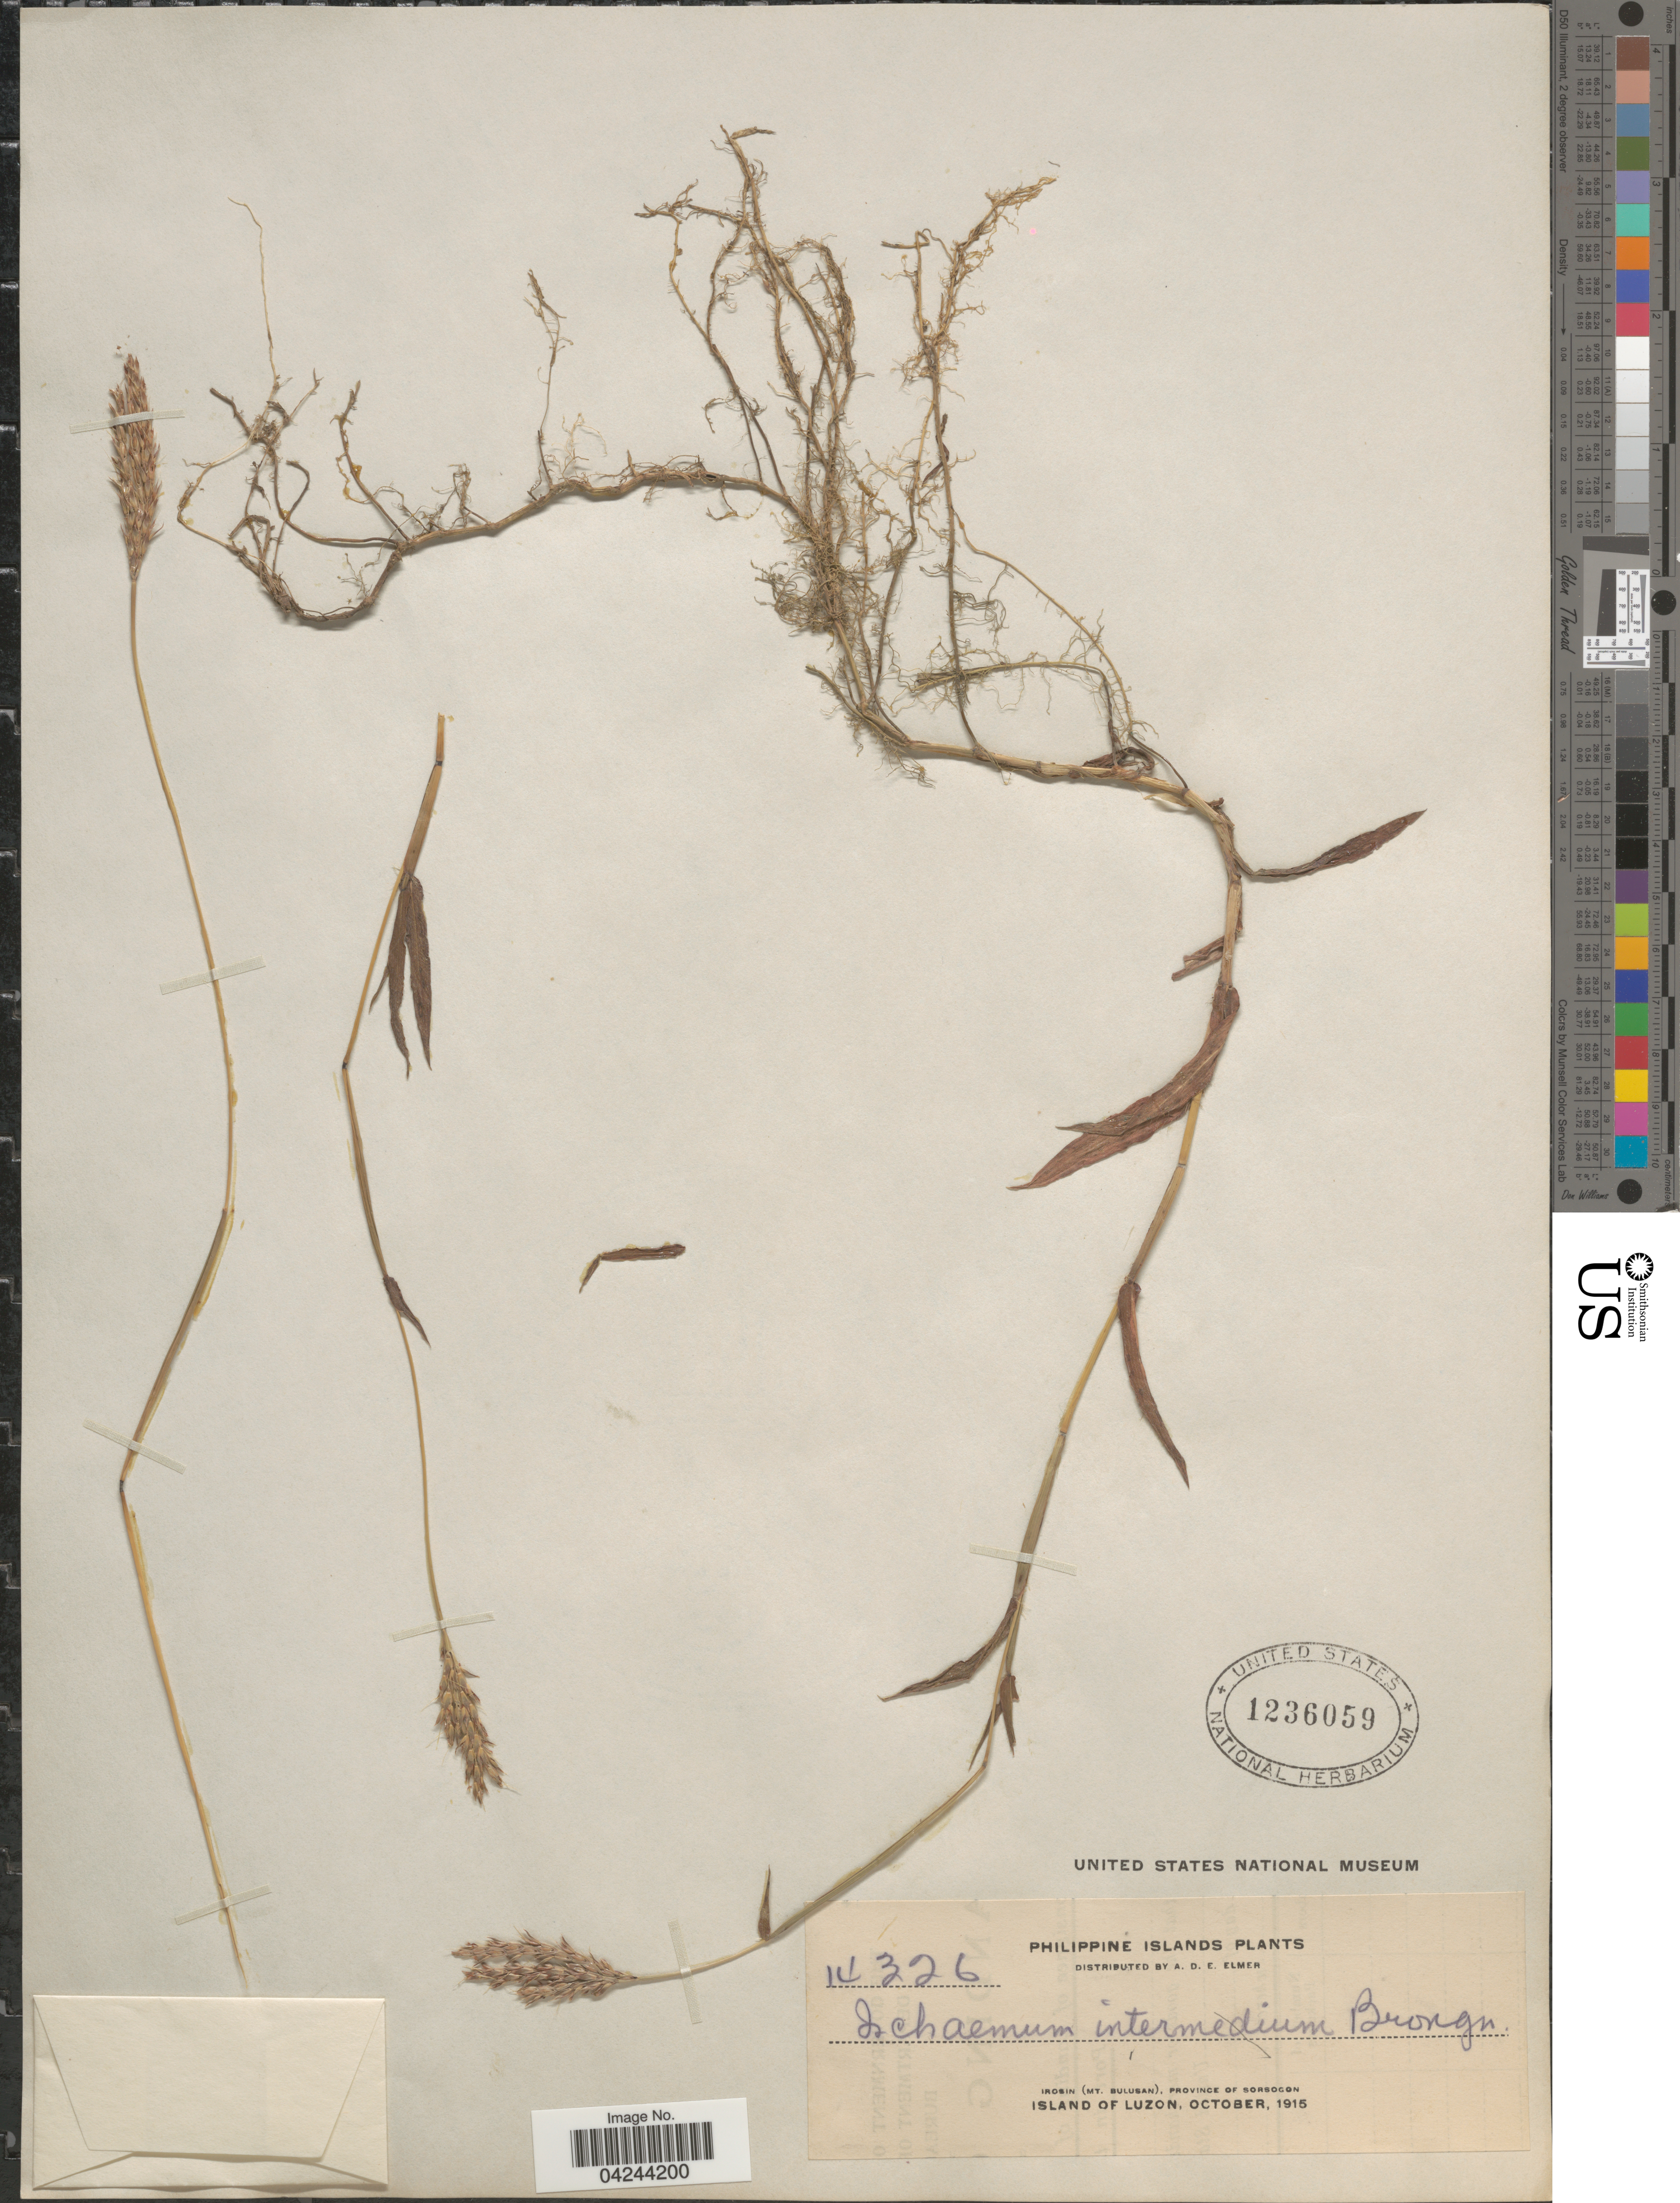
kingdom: Plantae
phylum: Tracheophyta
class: Liliopsida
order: Poales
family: Poaceae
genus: Ischaemum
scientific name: Ischaemum polystachyum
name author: J. Presl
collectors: A. D. E. Elmer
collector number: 14326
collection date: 1915-10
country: Philippines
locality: Philippine Islands. Irosin (Mt. Bulusan), Province of Sorsogon. Island of Luzon.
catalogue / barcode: US 1236059